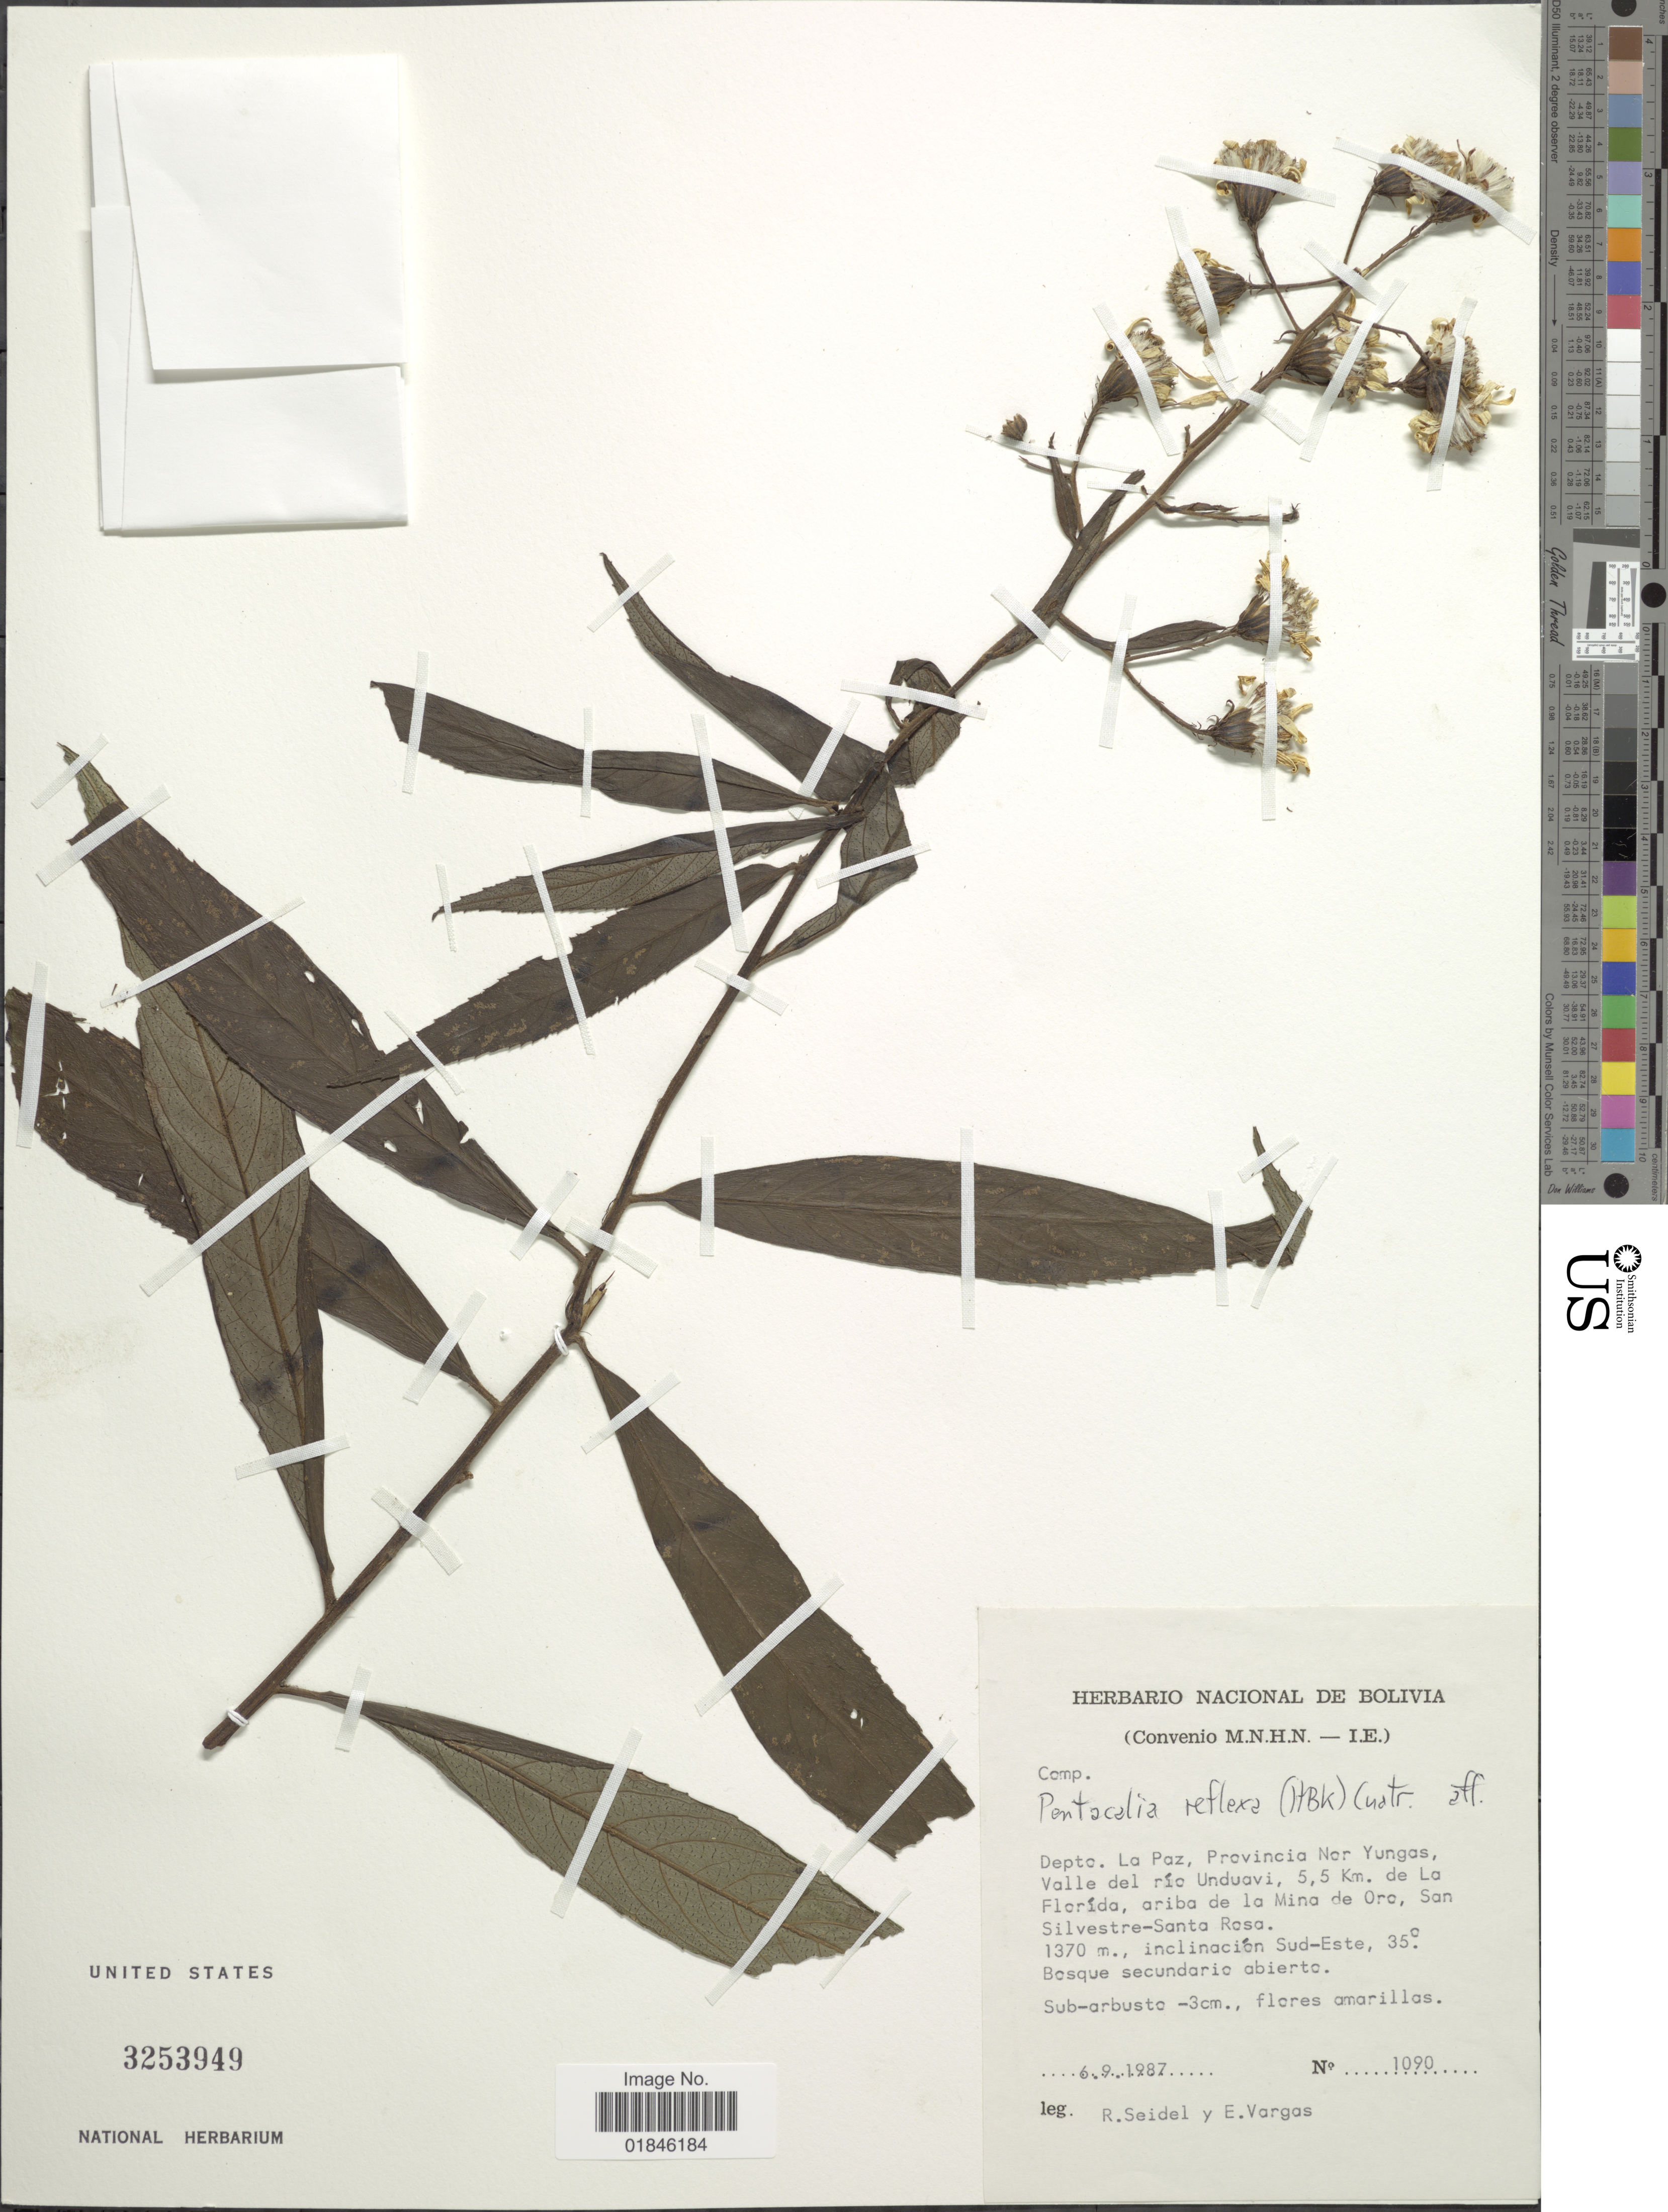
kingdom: Plantae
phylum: Tracheophyta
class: Magnoliopsida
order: Asterales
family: Asteraceae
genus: Dendrophorbium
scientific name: Dendrophorbium varicosum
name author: J. Calvo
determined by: Calvo, Joel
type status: Holotype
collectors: R. Seidel & E. Vargas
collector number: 1090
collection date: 1987-09-06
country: Bolivia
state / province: La Paz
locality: Depto. La Paz, Provincia Nor Yungas, Valle del río Unduavi, 5.5 Km. de La Florída, ariba de la Mina de Oro, San Silvestre-Santa Rosa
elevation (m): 1370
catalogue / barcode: US 3253949